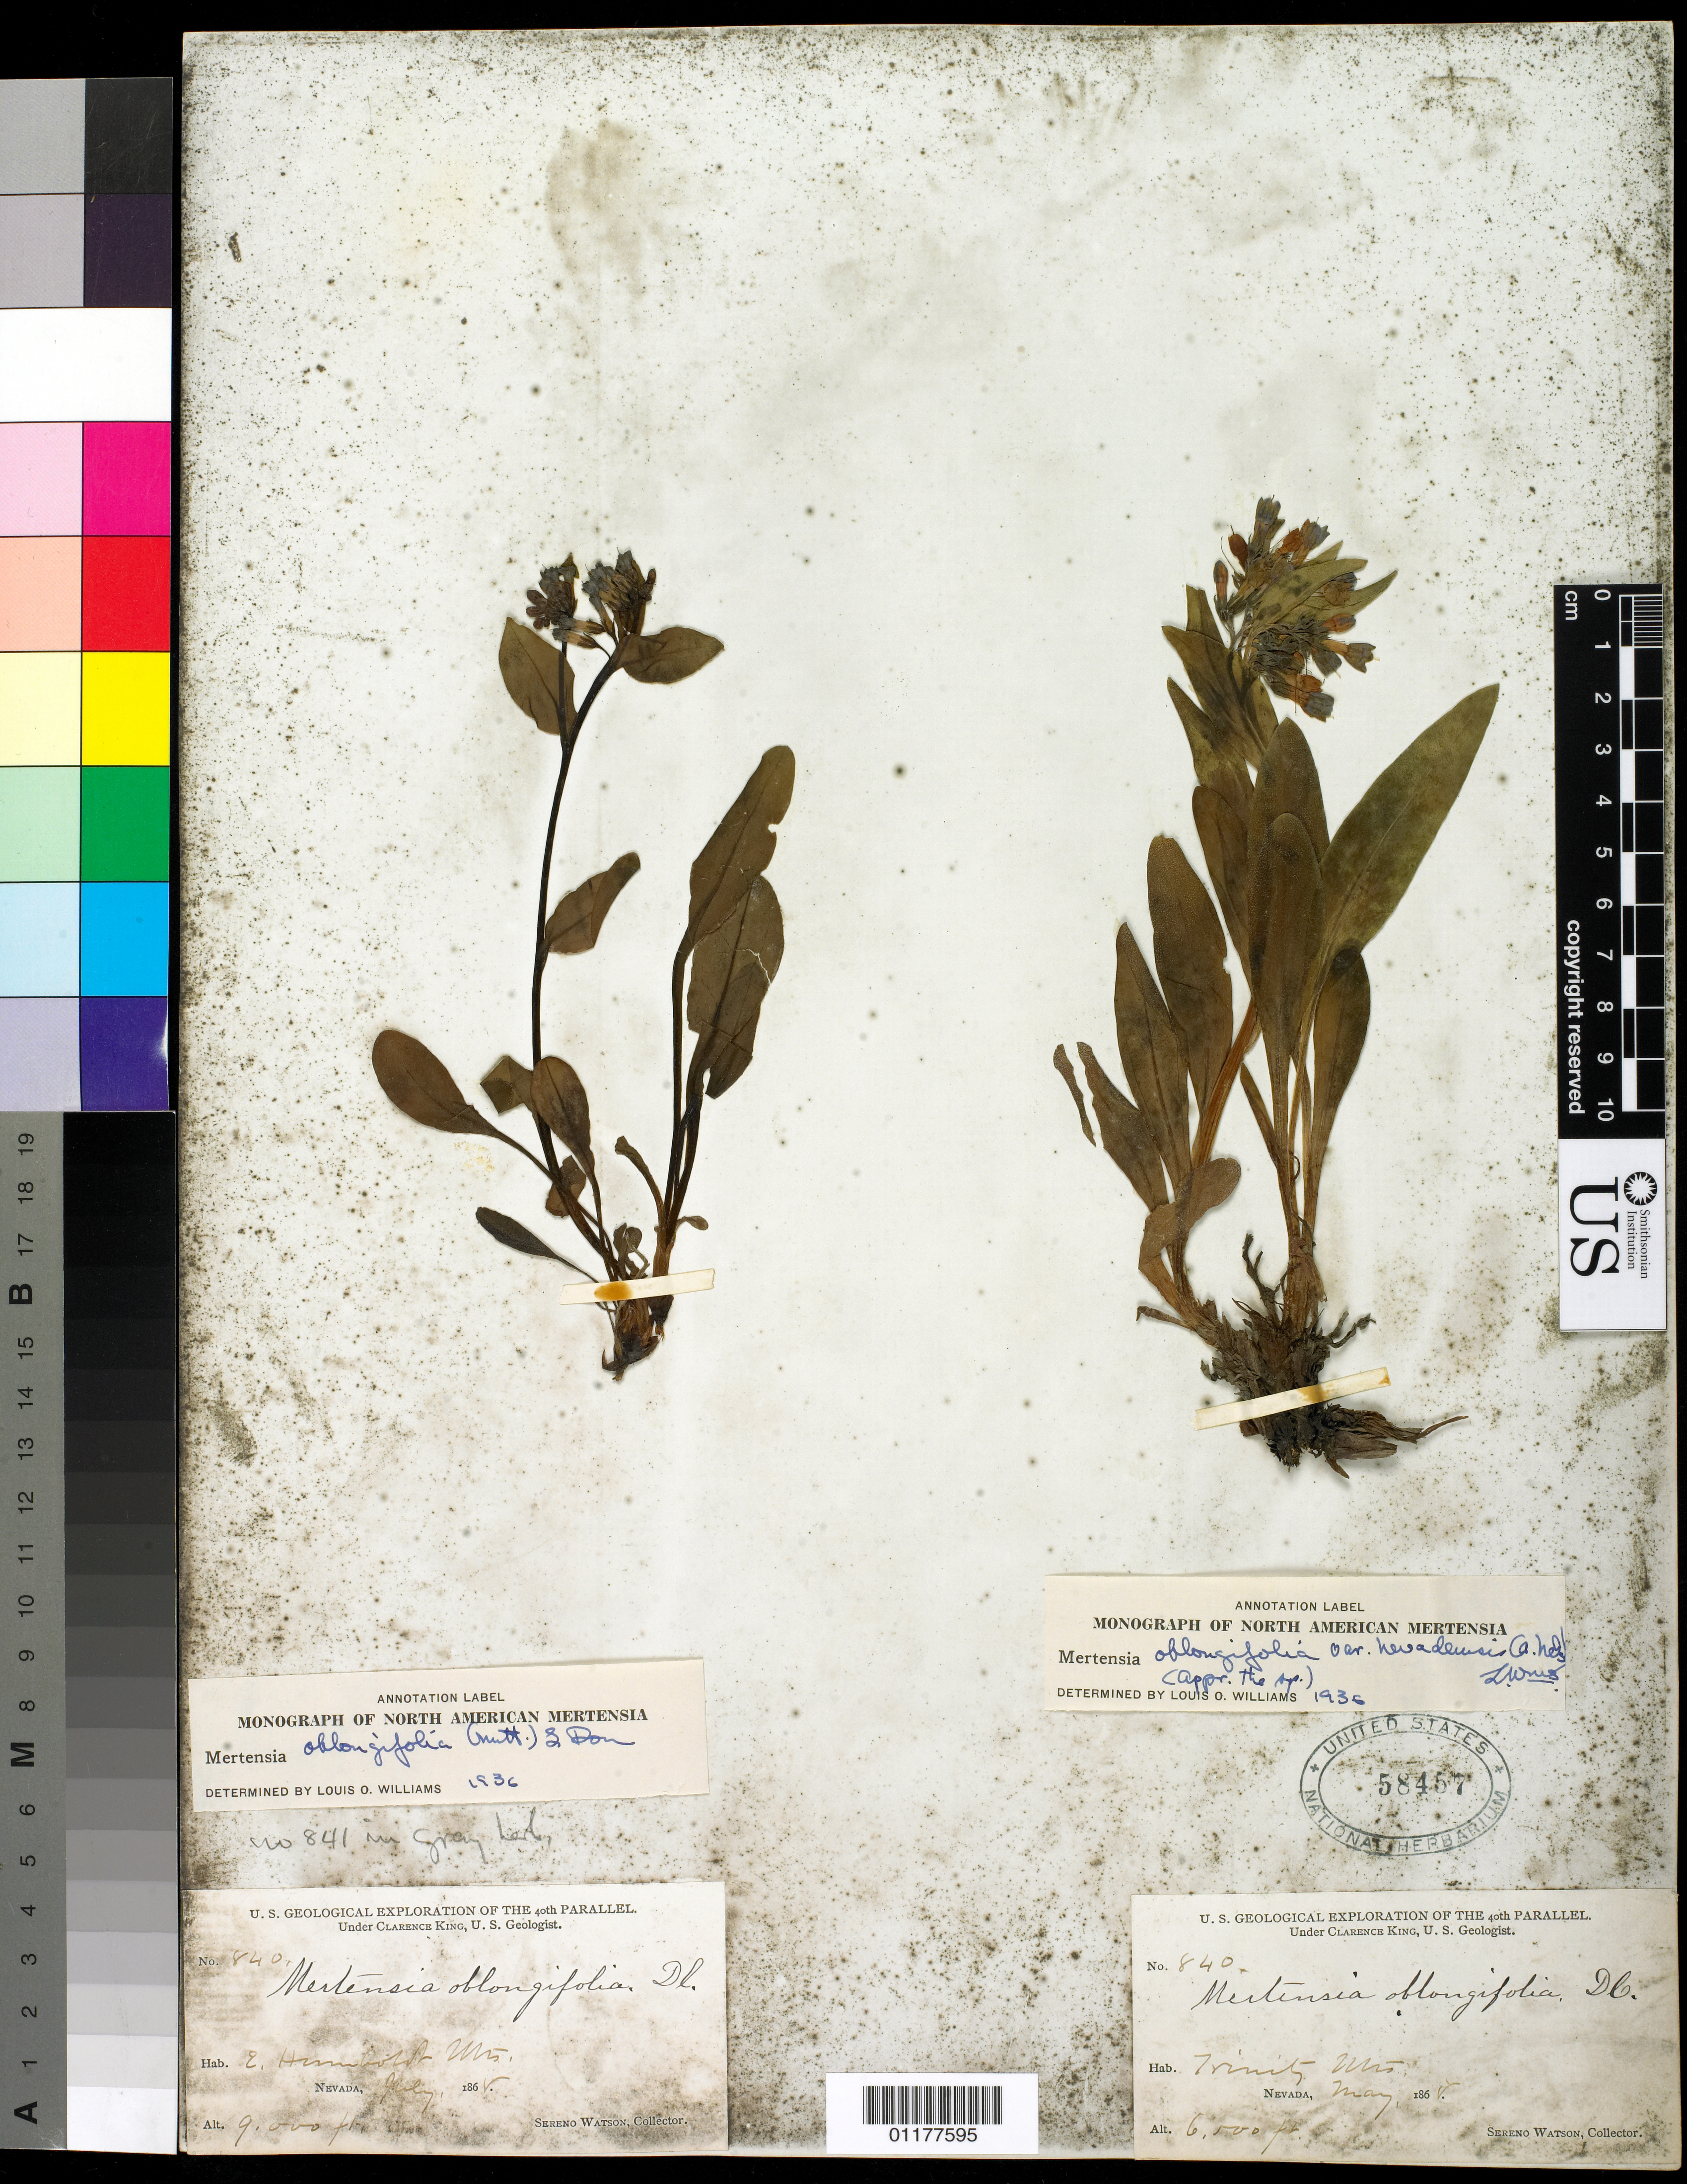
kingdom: Plantae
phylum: Tracheophyta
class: Magnoliopsida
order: Boraginales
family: Boraginaceae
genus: Mertensia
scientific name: Mertensia oblongifolia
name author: (Nutt.) G. Don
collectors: S. Watson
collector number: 840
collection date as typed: Jul 1868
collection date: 1868-07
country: United States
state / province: Nevada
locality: E. Humboldt Mts.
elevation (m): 2743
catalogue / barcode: US 58457